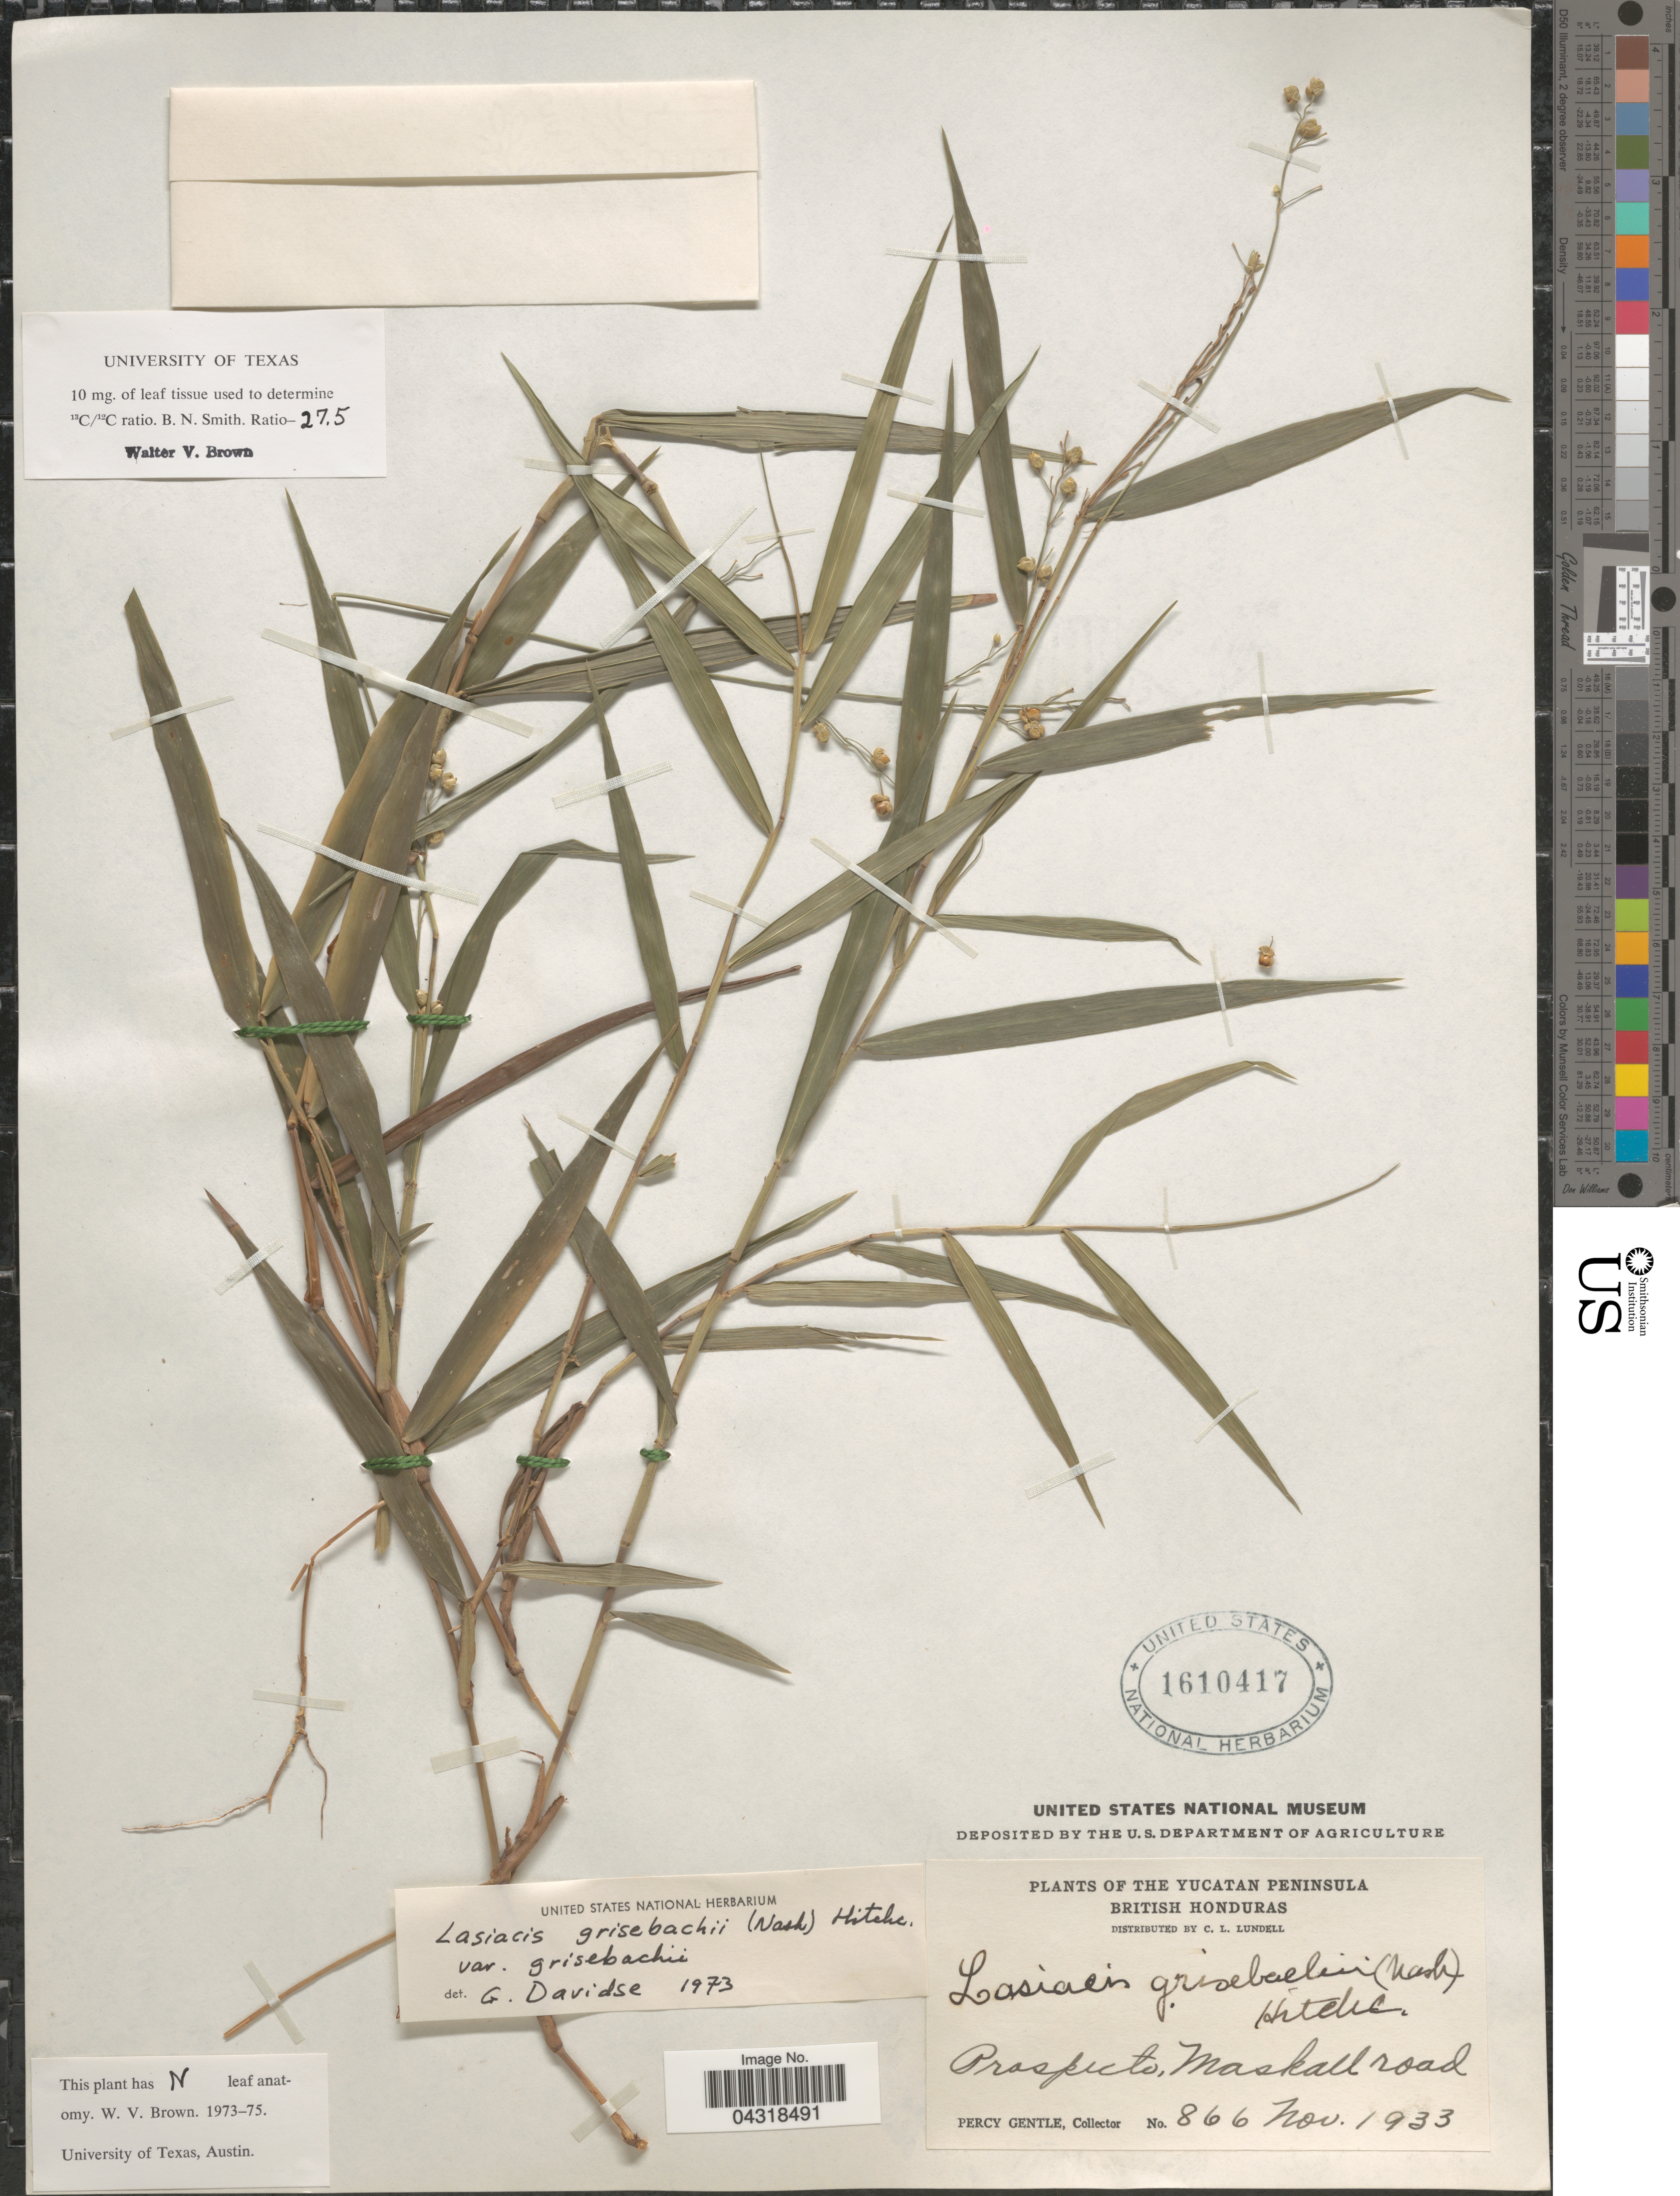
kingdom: Plantae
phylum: Tracheophyta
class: Liliopsida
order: Poales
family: Poaceae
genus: Lasiacis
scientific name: Lasiacis grisebachii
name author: (Nash) Hitchc.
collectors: P. H. Gentle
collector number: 866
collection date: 1933-11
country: Belize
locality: The Yucatan Peninsula. British Honduras. Prospecto, Maskall road.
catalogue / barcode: US 1610417